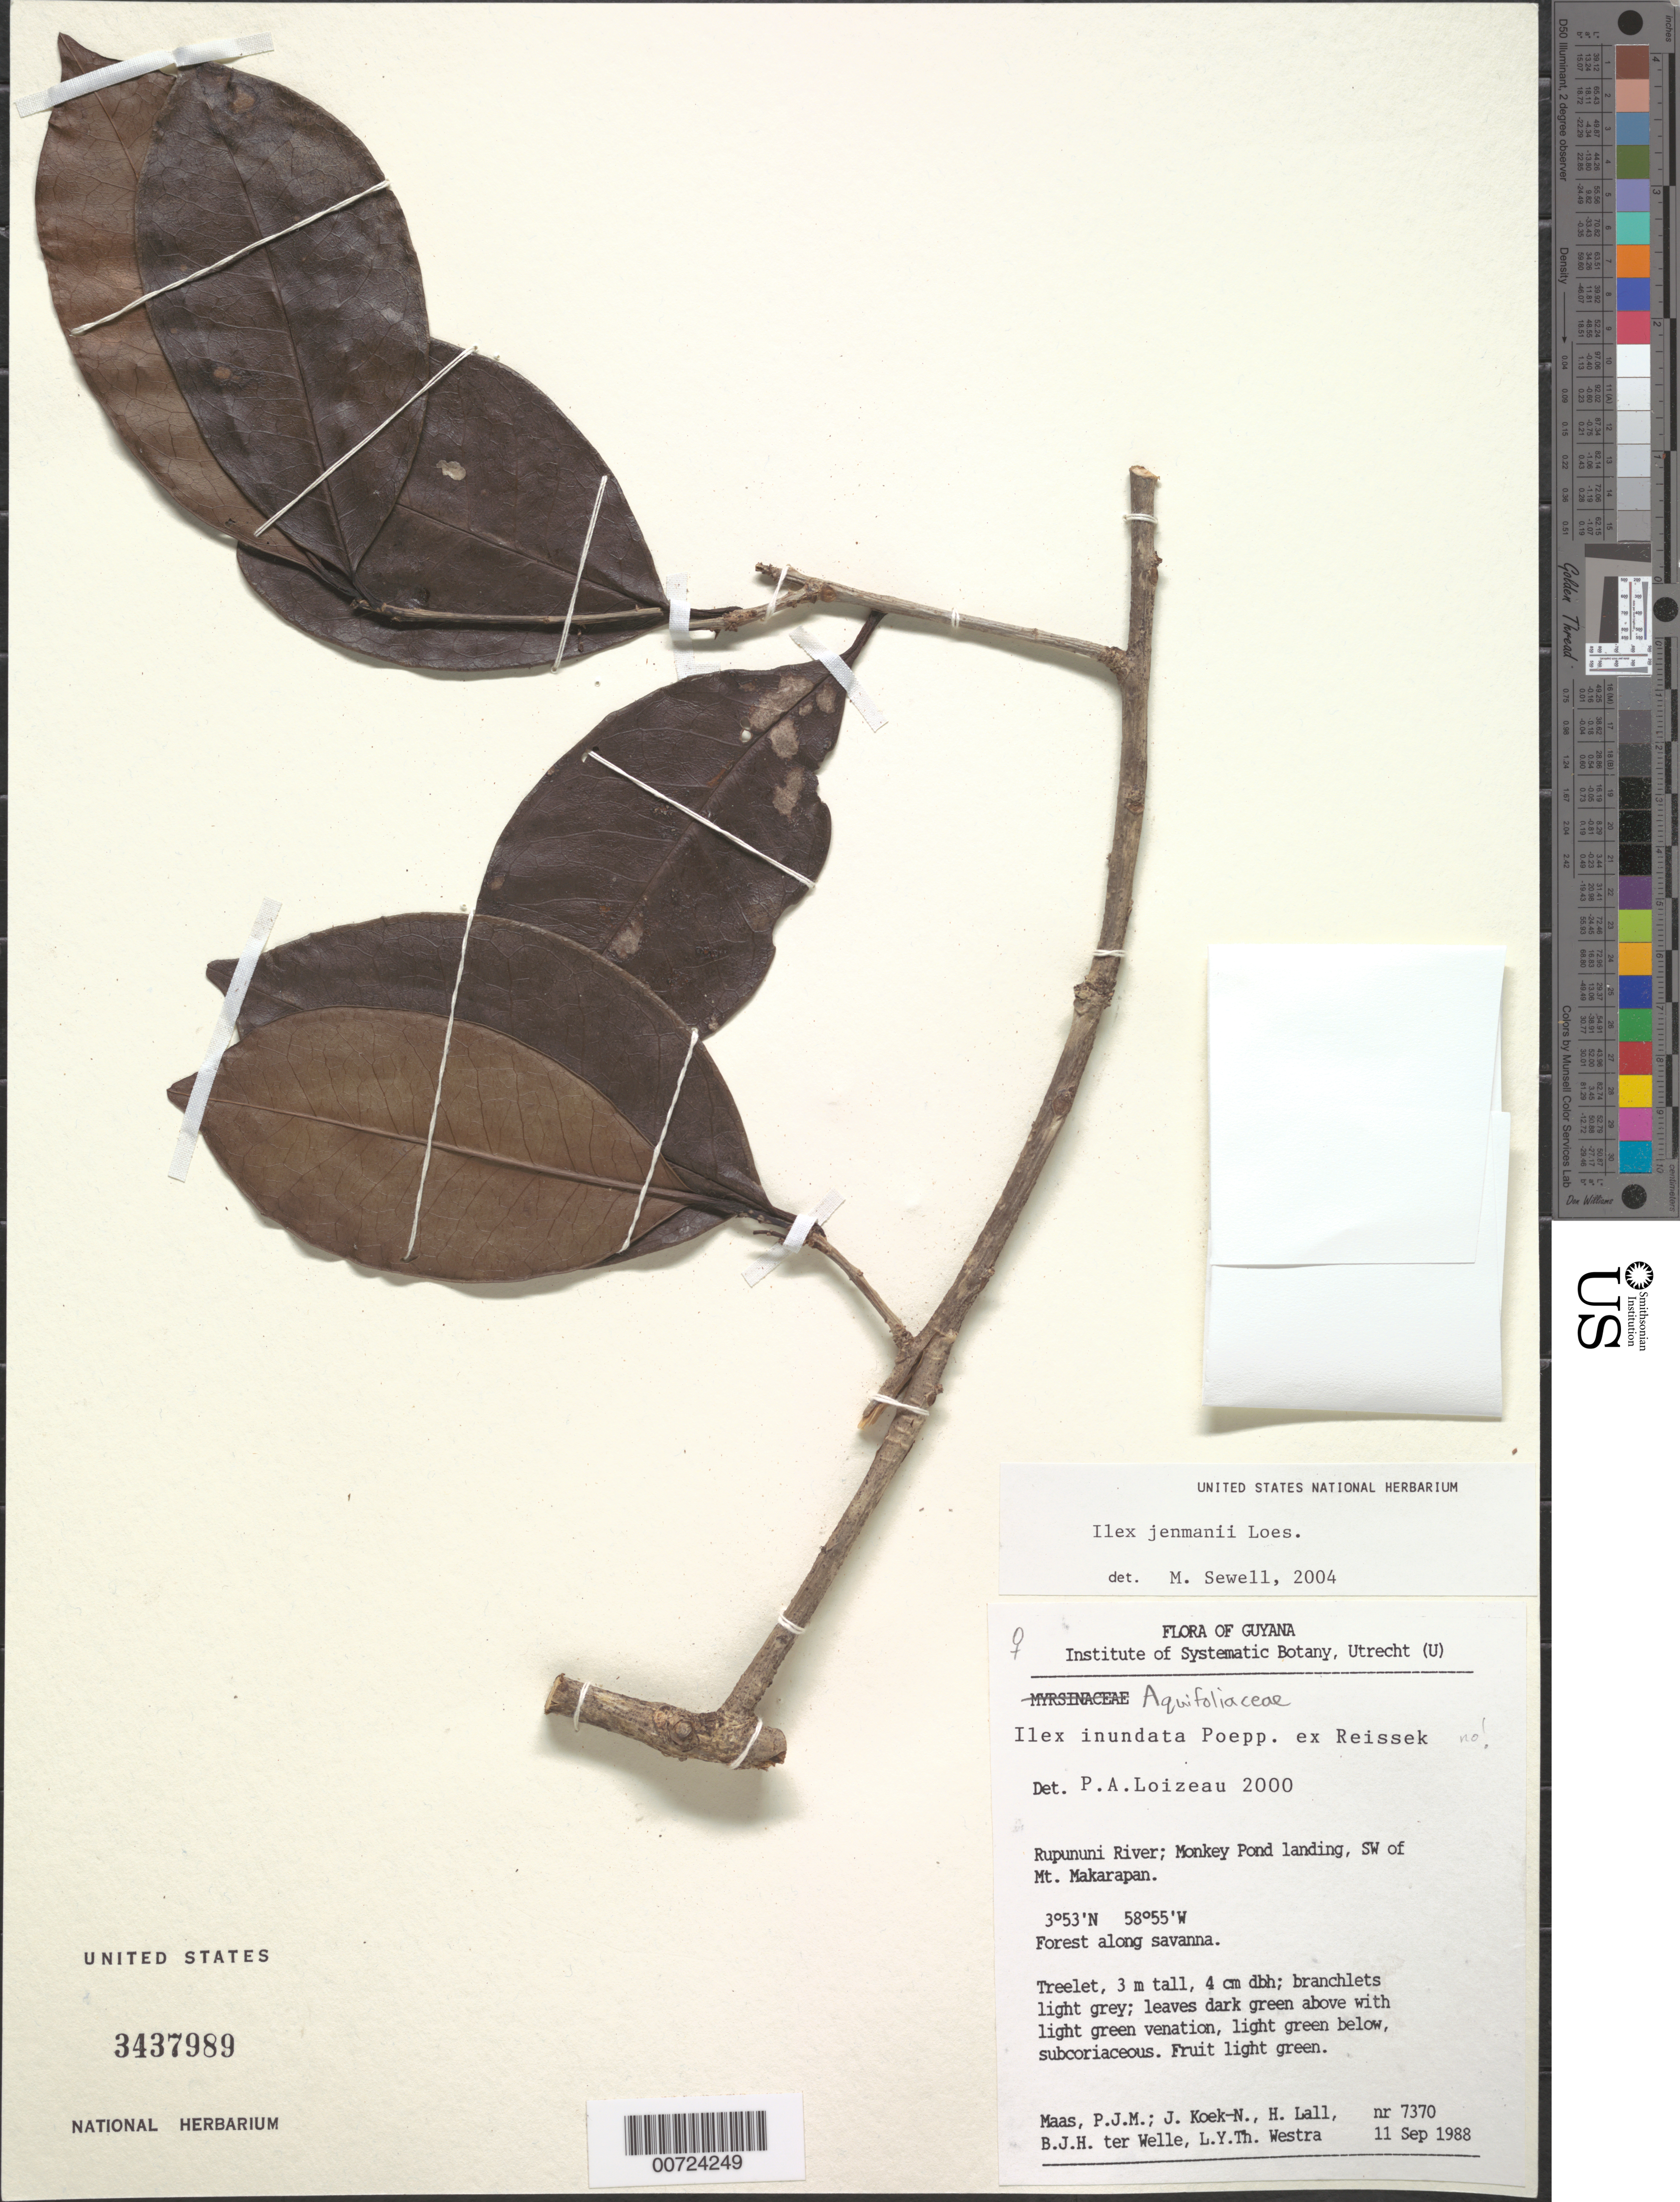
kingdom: Plantae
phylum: Tracheophyta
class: Magnoliopsida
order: Aquifoliales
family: Aquifoliaceae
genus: Ilex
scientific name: Ilex jenmanii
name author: Loes.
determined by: Sewell, M.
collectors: P. Maas, J. Koek-Noorman, H. Lall, B. Welle & L. Y. T. Westra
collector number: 7370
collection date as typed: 11-Sep-88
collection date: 1988-09-11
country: Guyana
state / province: U. Takutu-U. Essequibo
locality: Rupununi River, Monkey Pond landing, SW of Mt. Makarapan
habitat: Forest along savanna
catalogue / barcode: US 3437989